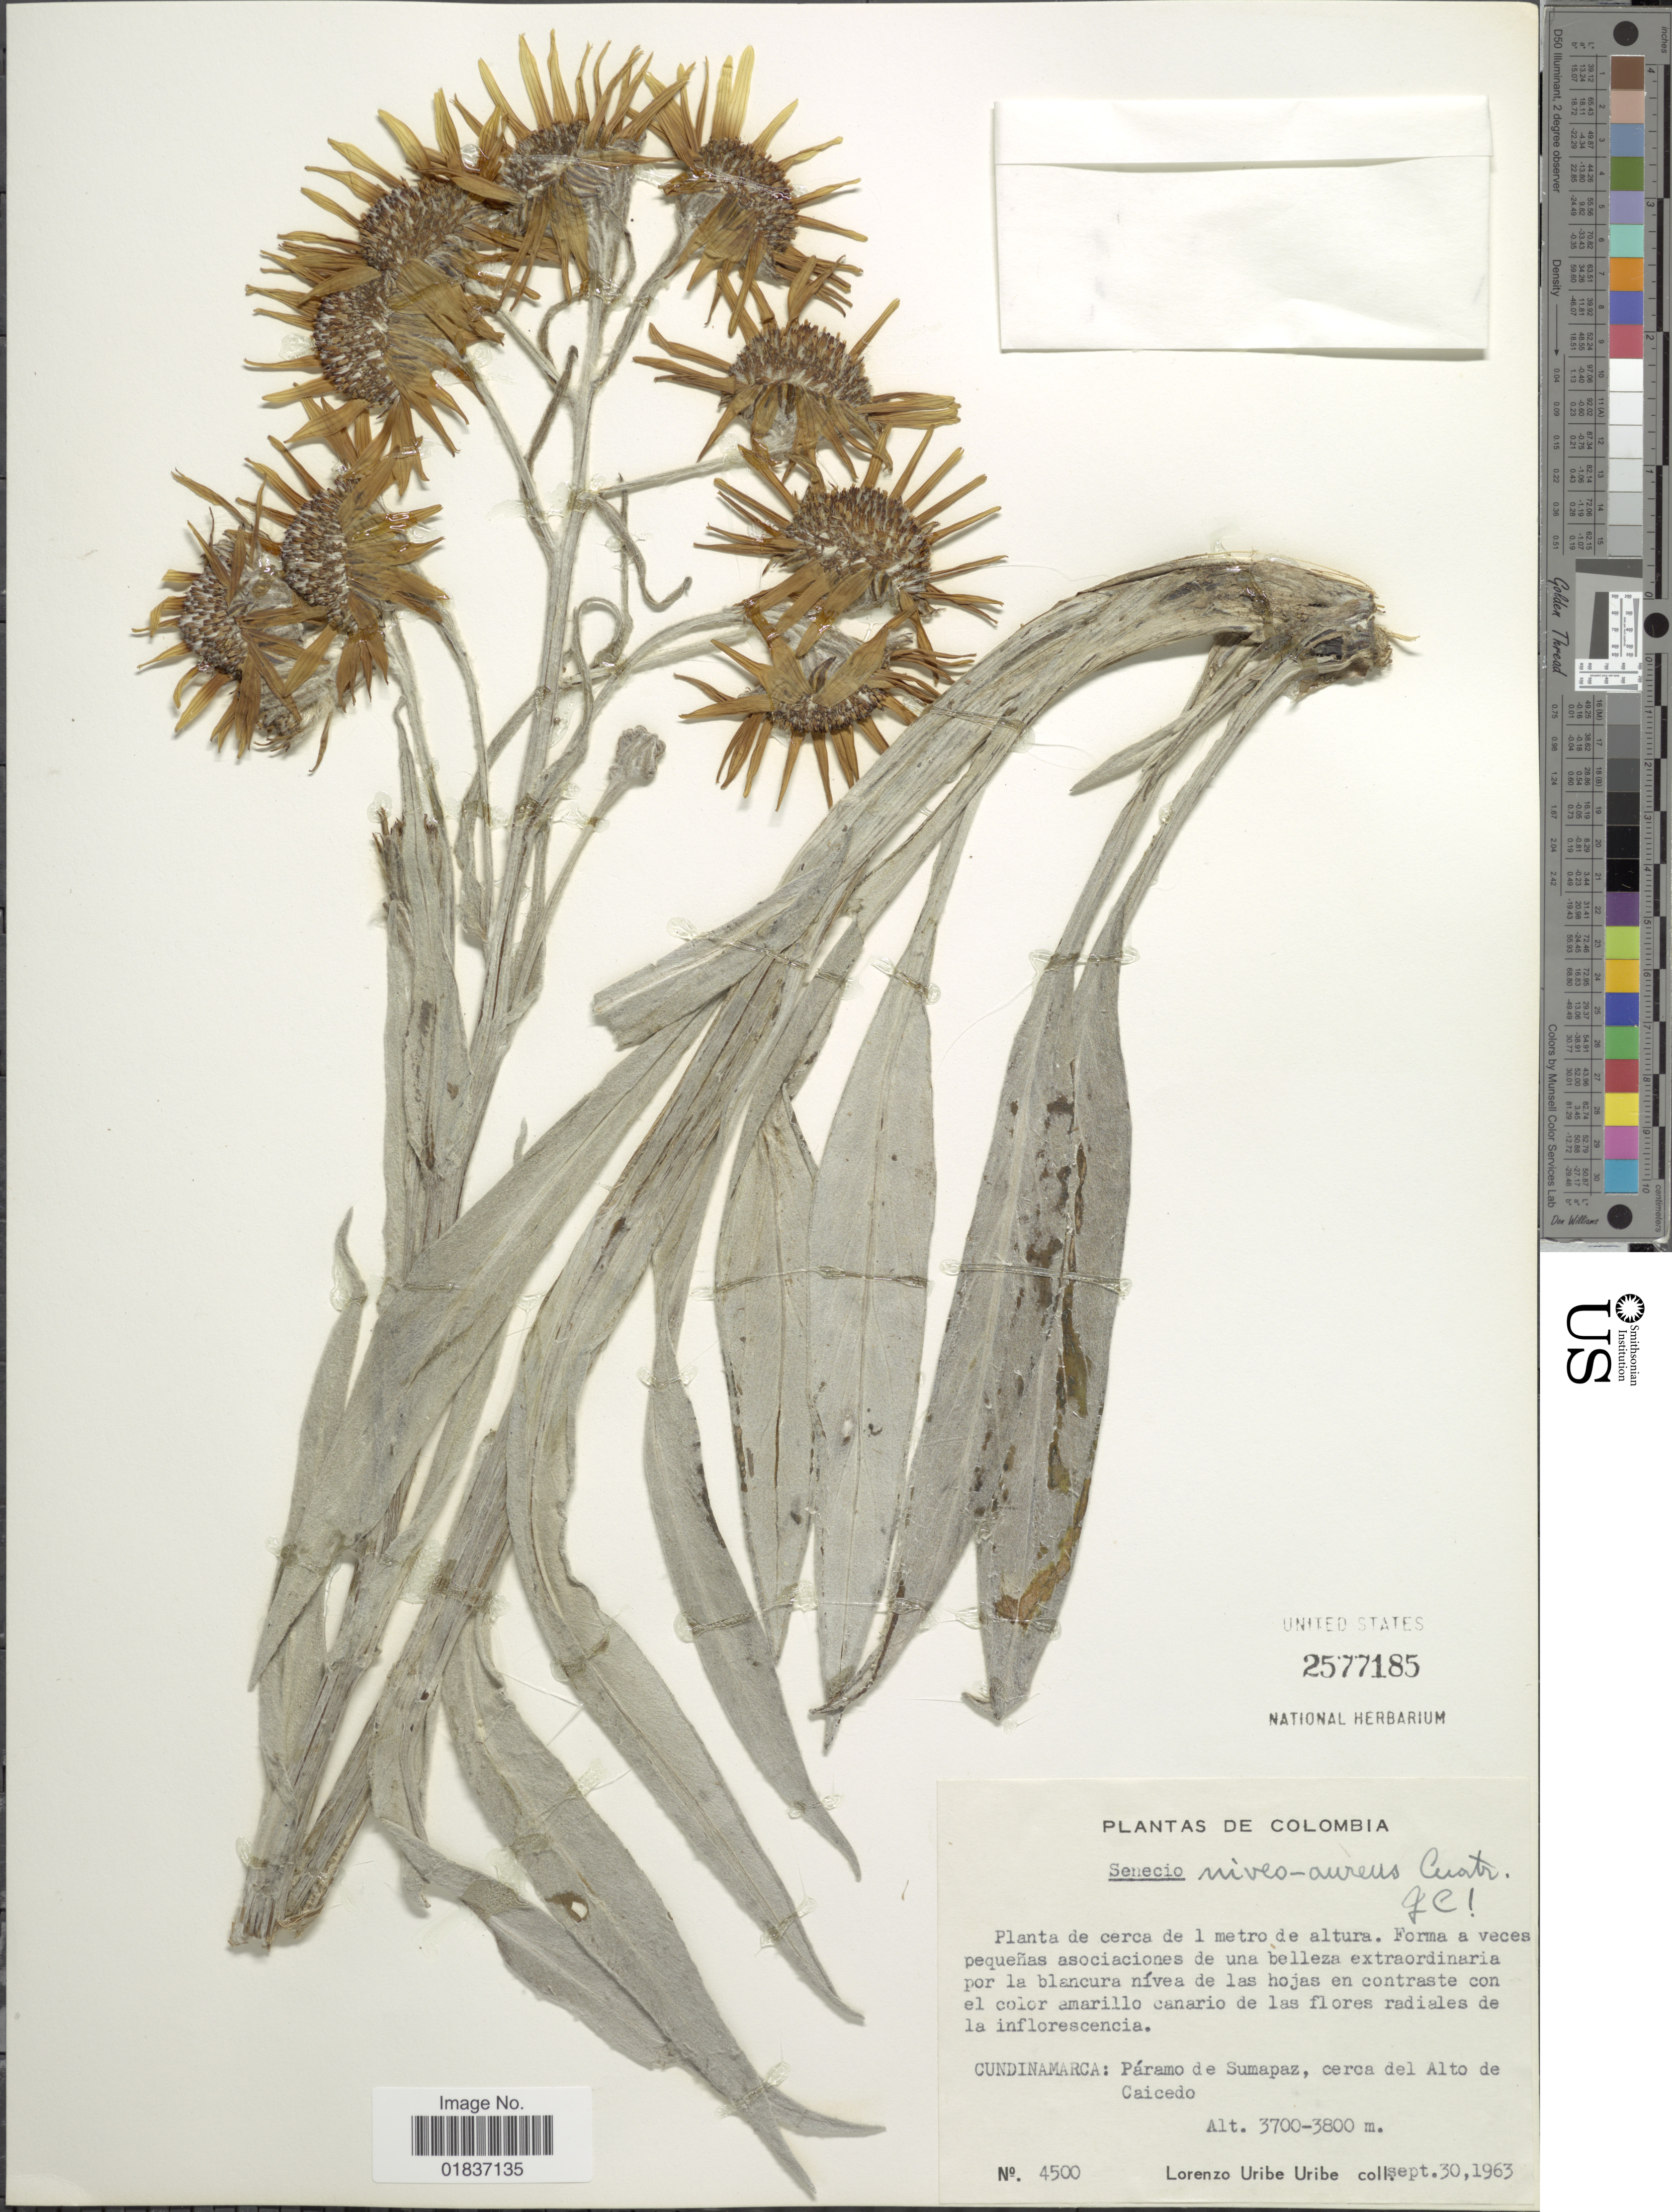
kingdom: Plantae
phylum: Tracheophyta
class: Magnoliopsida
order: Asterales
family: Asteraceae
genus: Senecio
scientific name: Senecio niveo-aureus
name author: Cuatrec.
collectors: L. Uribe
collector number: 4500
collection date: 1963-09-30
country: Colombia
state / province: Cundinamarca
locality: Cundinamarca: Paramo de Sumpaz, cerca del Alto de Caicedo.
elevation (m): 3700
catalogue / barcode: US 2577185